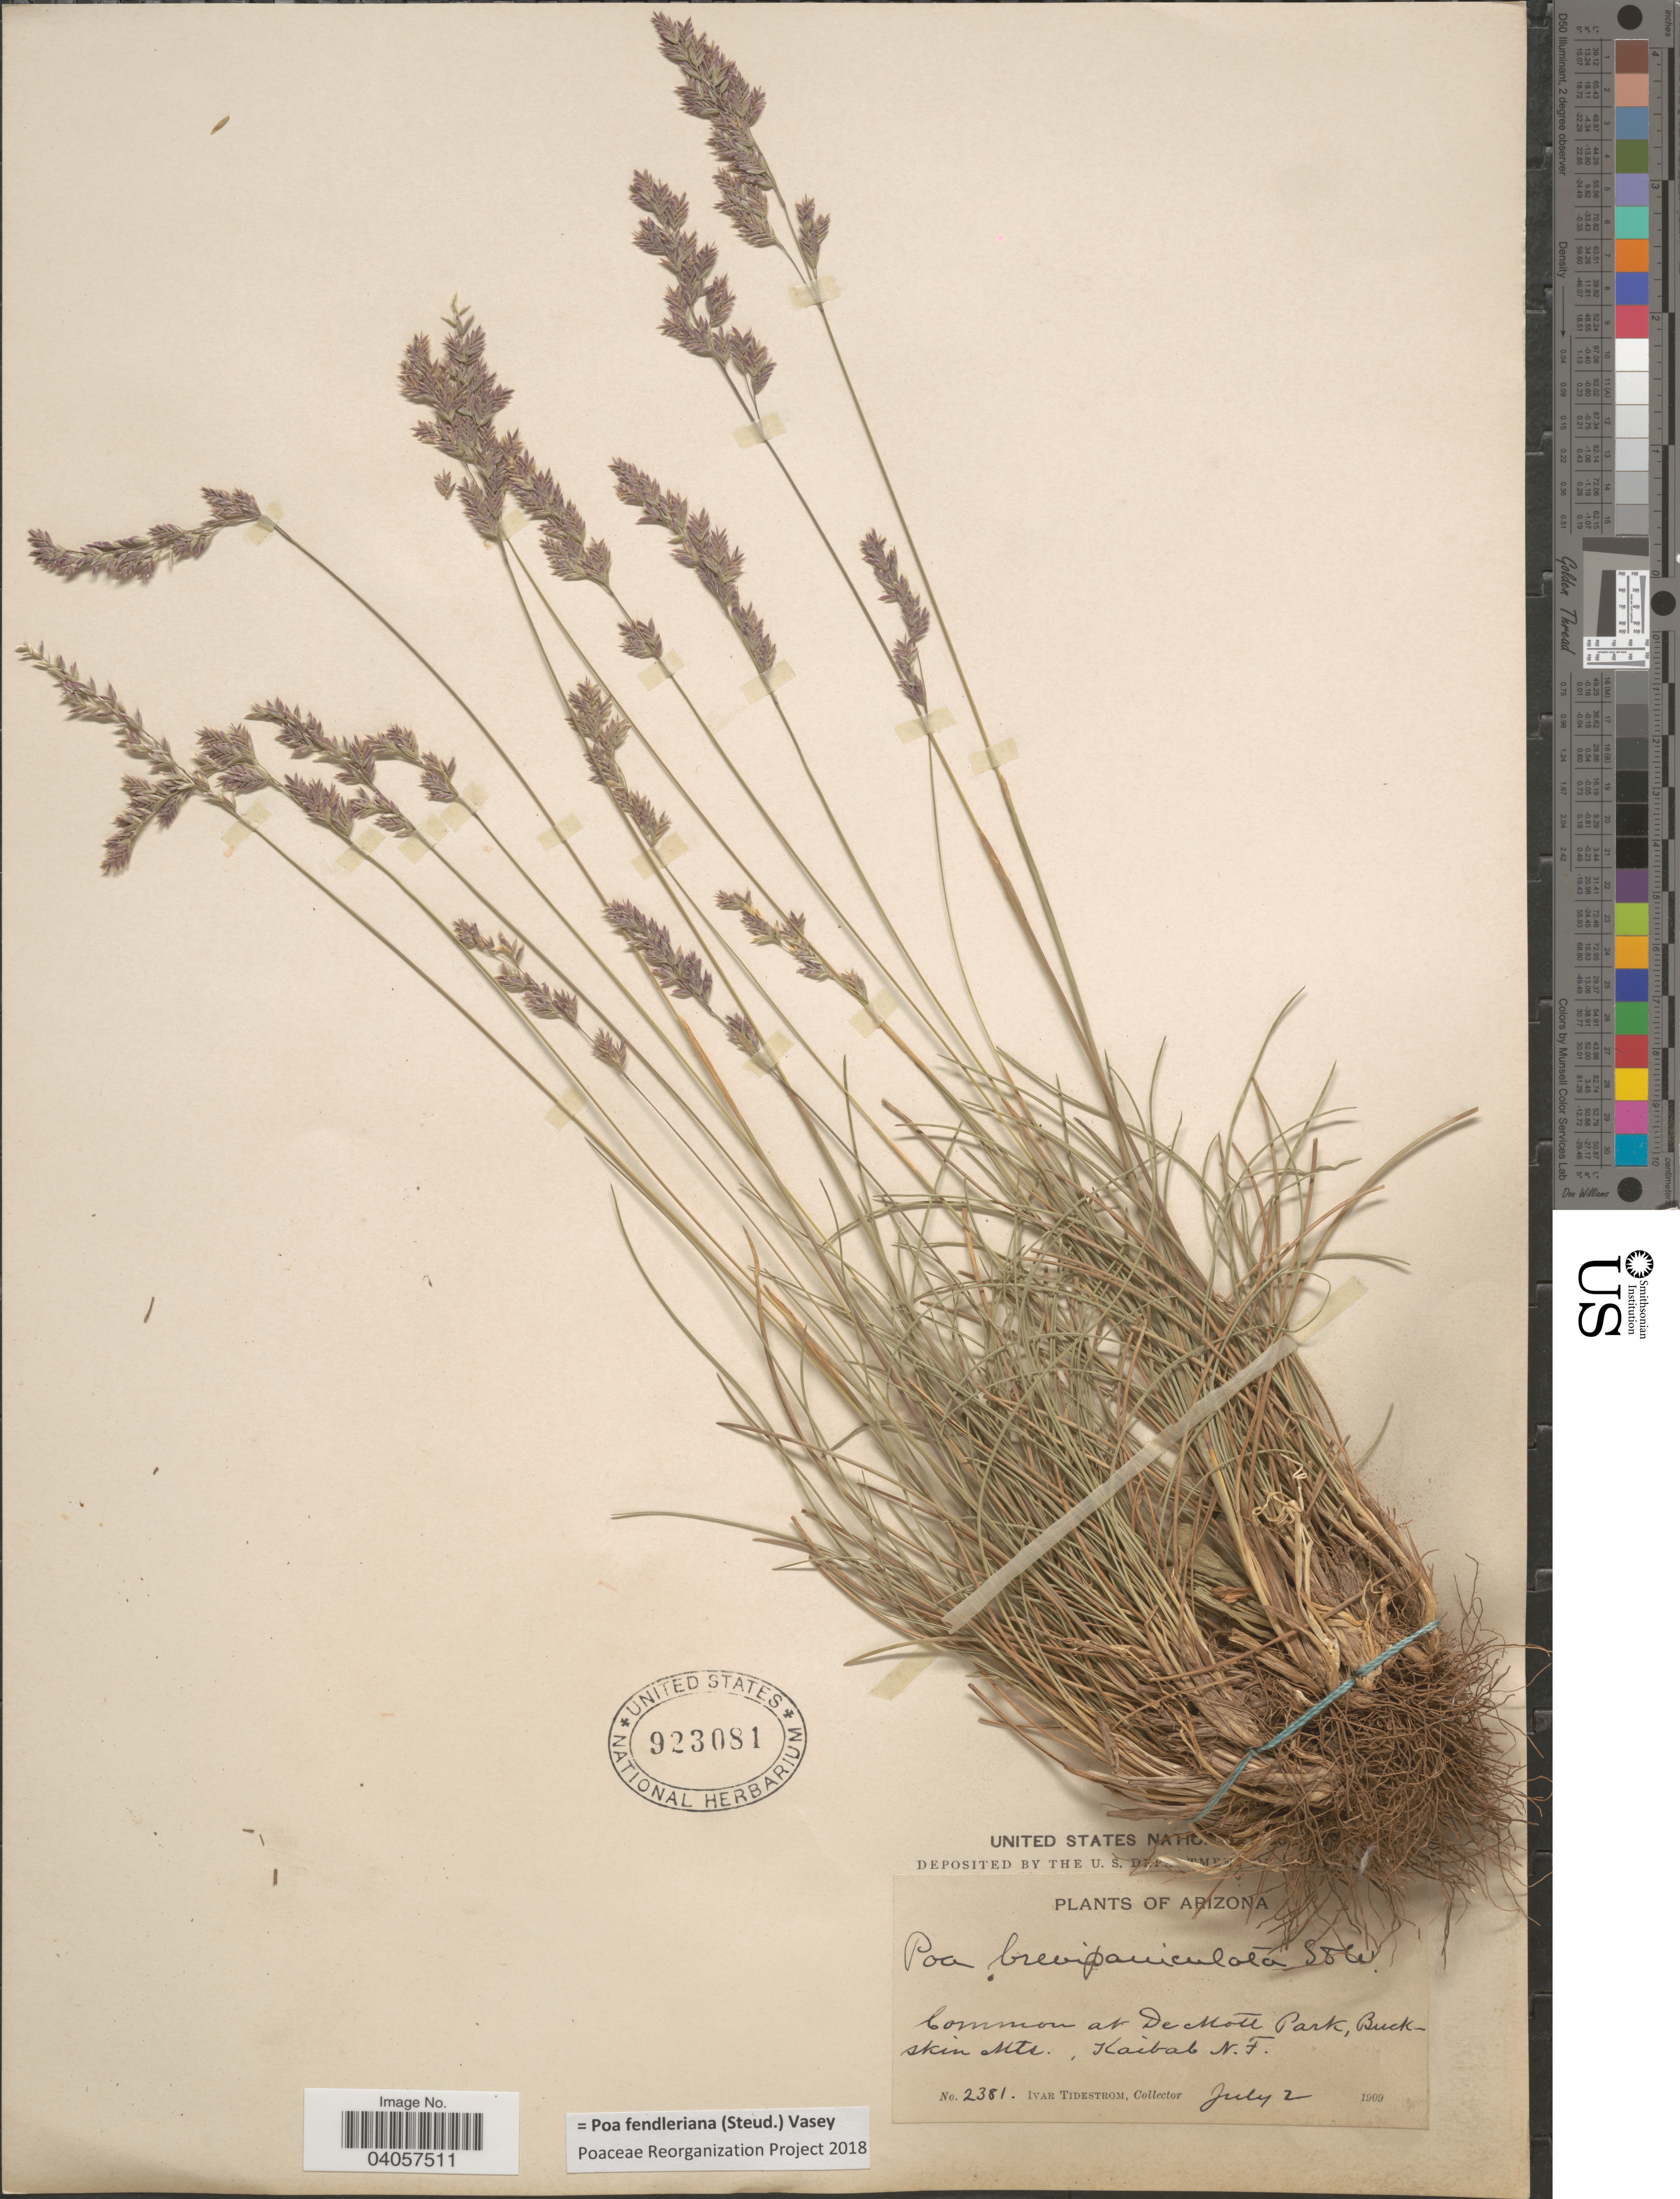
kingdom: Plantae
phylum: Tracheophyta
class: Liliopsida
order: Poales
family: Poaceae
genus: Poa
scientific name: Poa fendleriana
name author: (Steud.) Vasey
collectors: I. F. Tidestrom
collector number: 2381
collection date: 1909-07-02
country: United States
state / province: Arizona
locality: Common at De Mott Park, Buckskin Mts., Kaibab N. F.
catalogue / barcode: US 923081